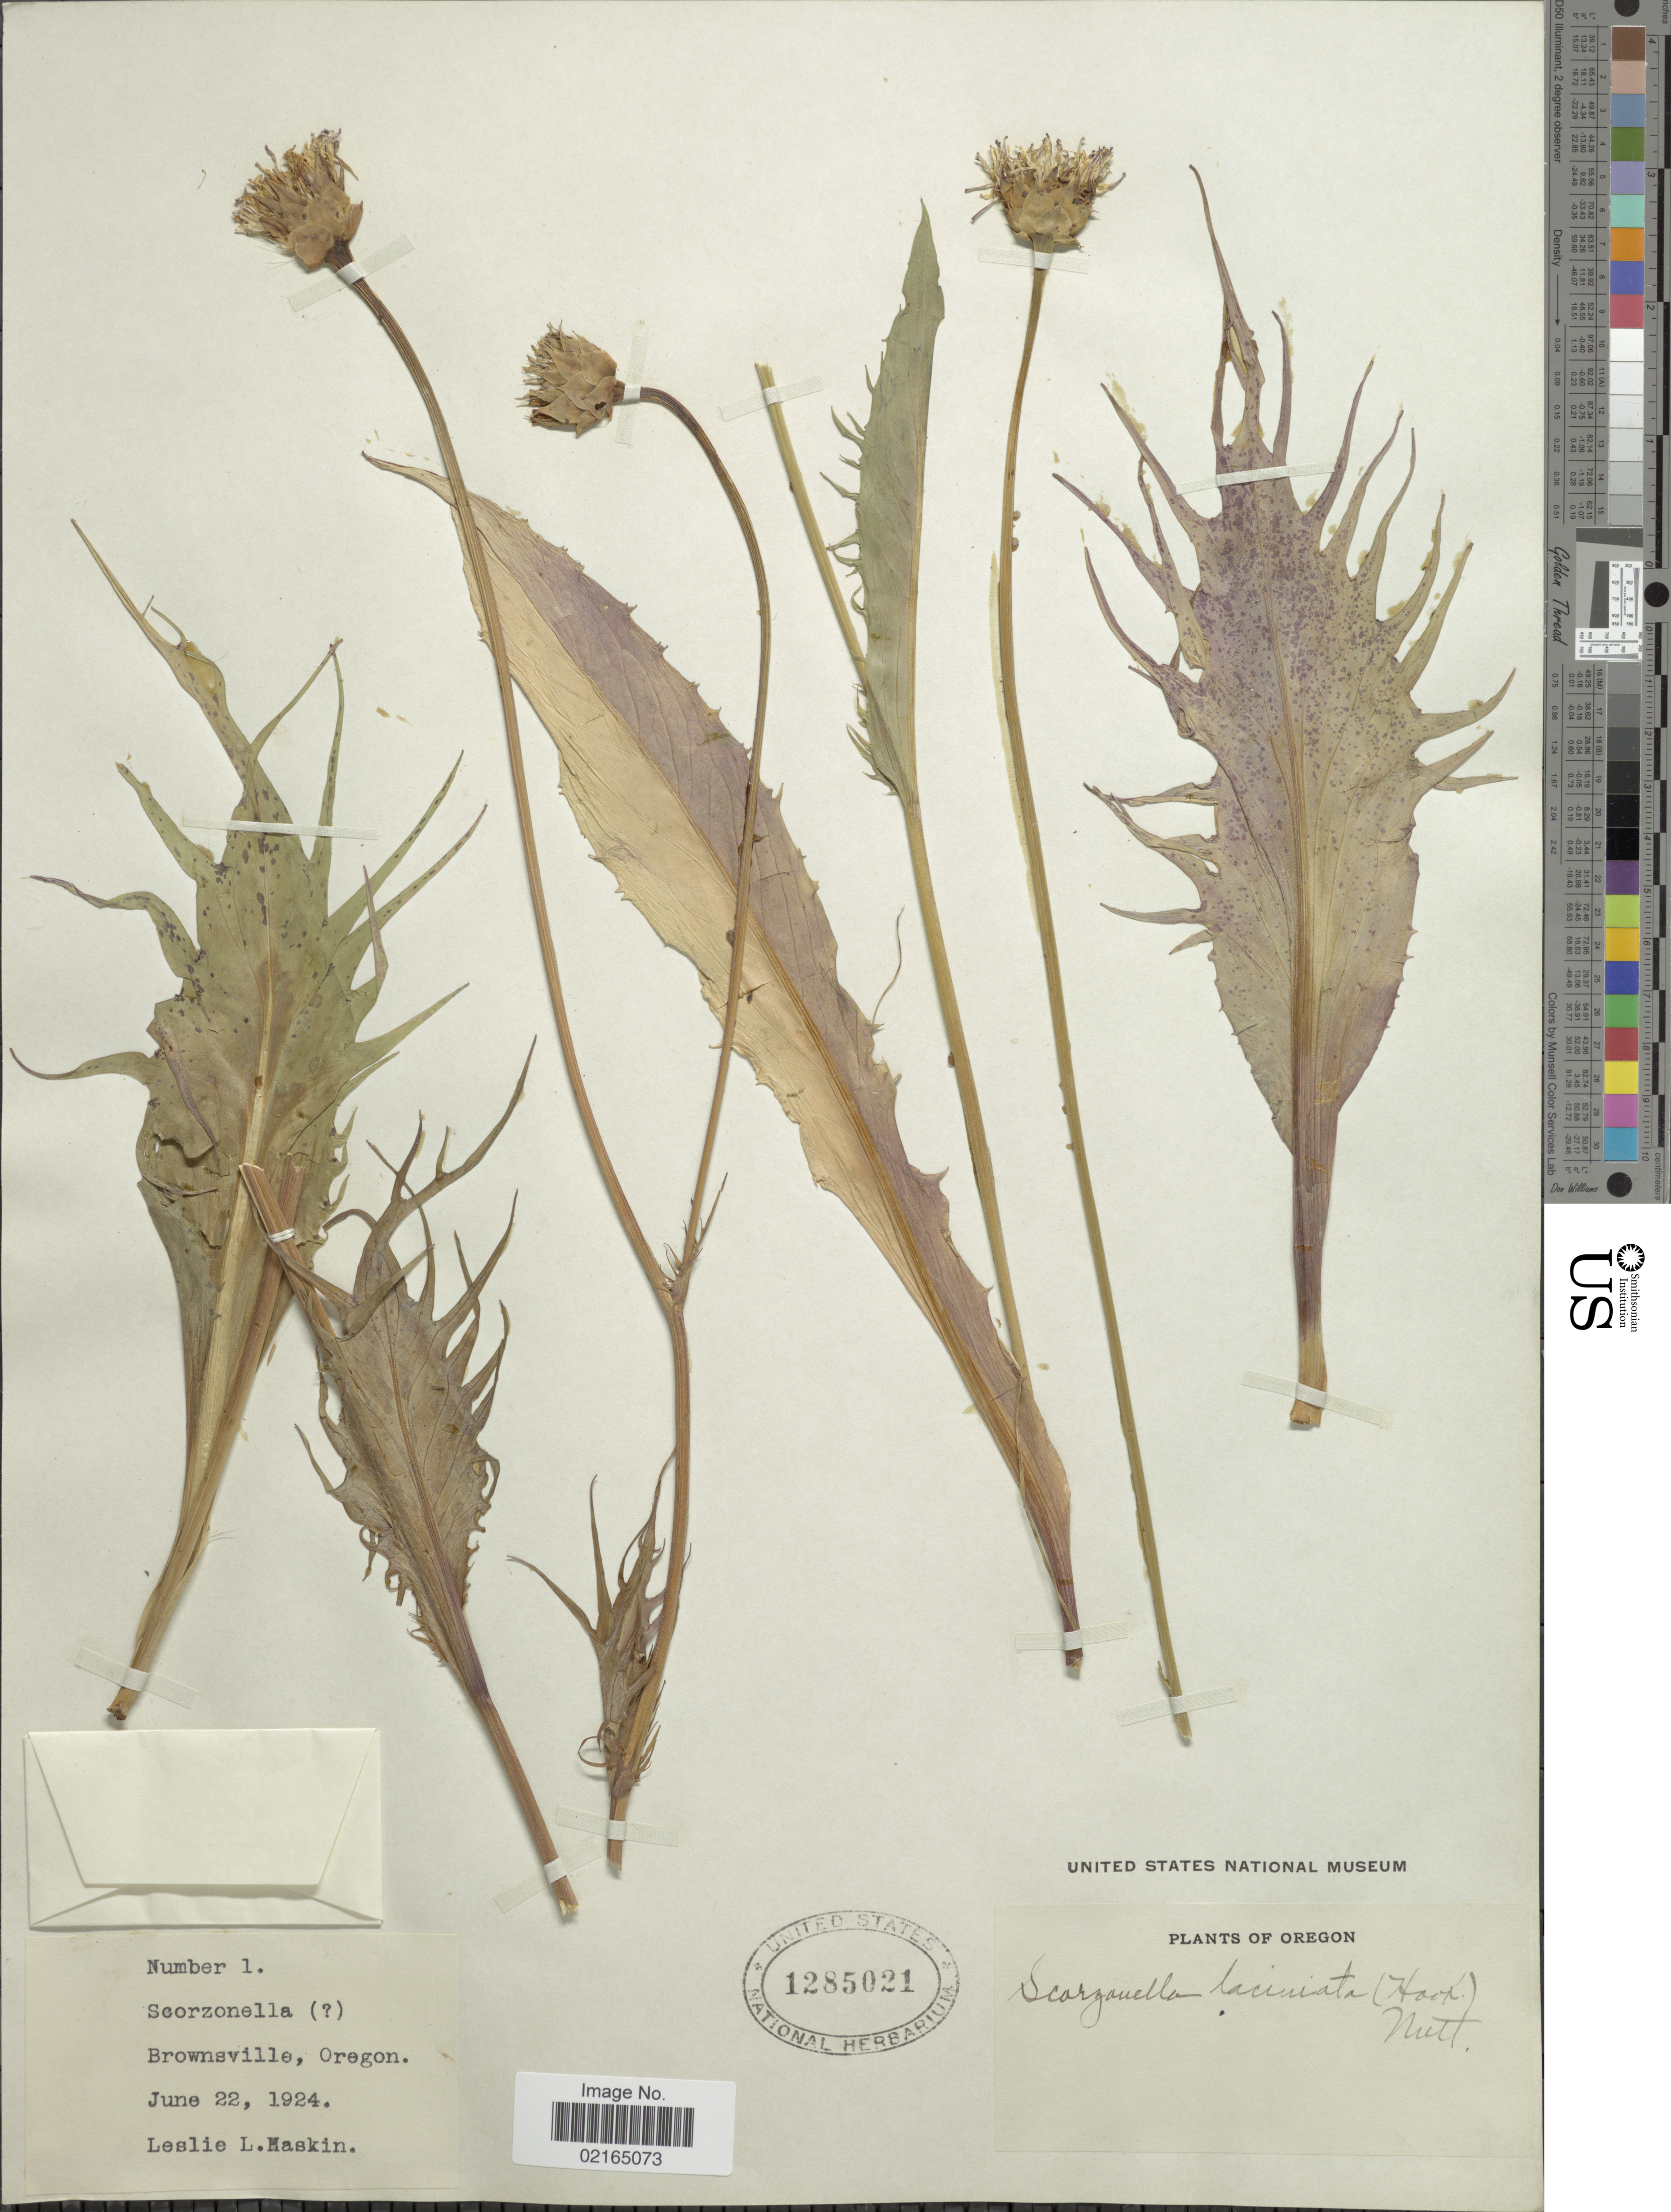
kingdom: Plantae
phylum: Tracheophyta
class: Magnoliopsida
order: Asterales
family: Asteraceae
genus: Microseris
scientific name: Microseris laciniata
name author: (Hook.) Sch. Bip.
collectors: L. Maskin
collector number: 1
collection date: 1924-06-22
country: United States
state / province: Oregon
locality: Brownsville.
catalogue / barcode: US 1285021